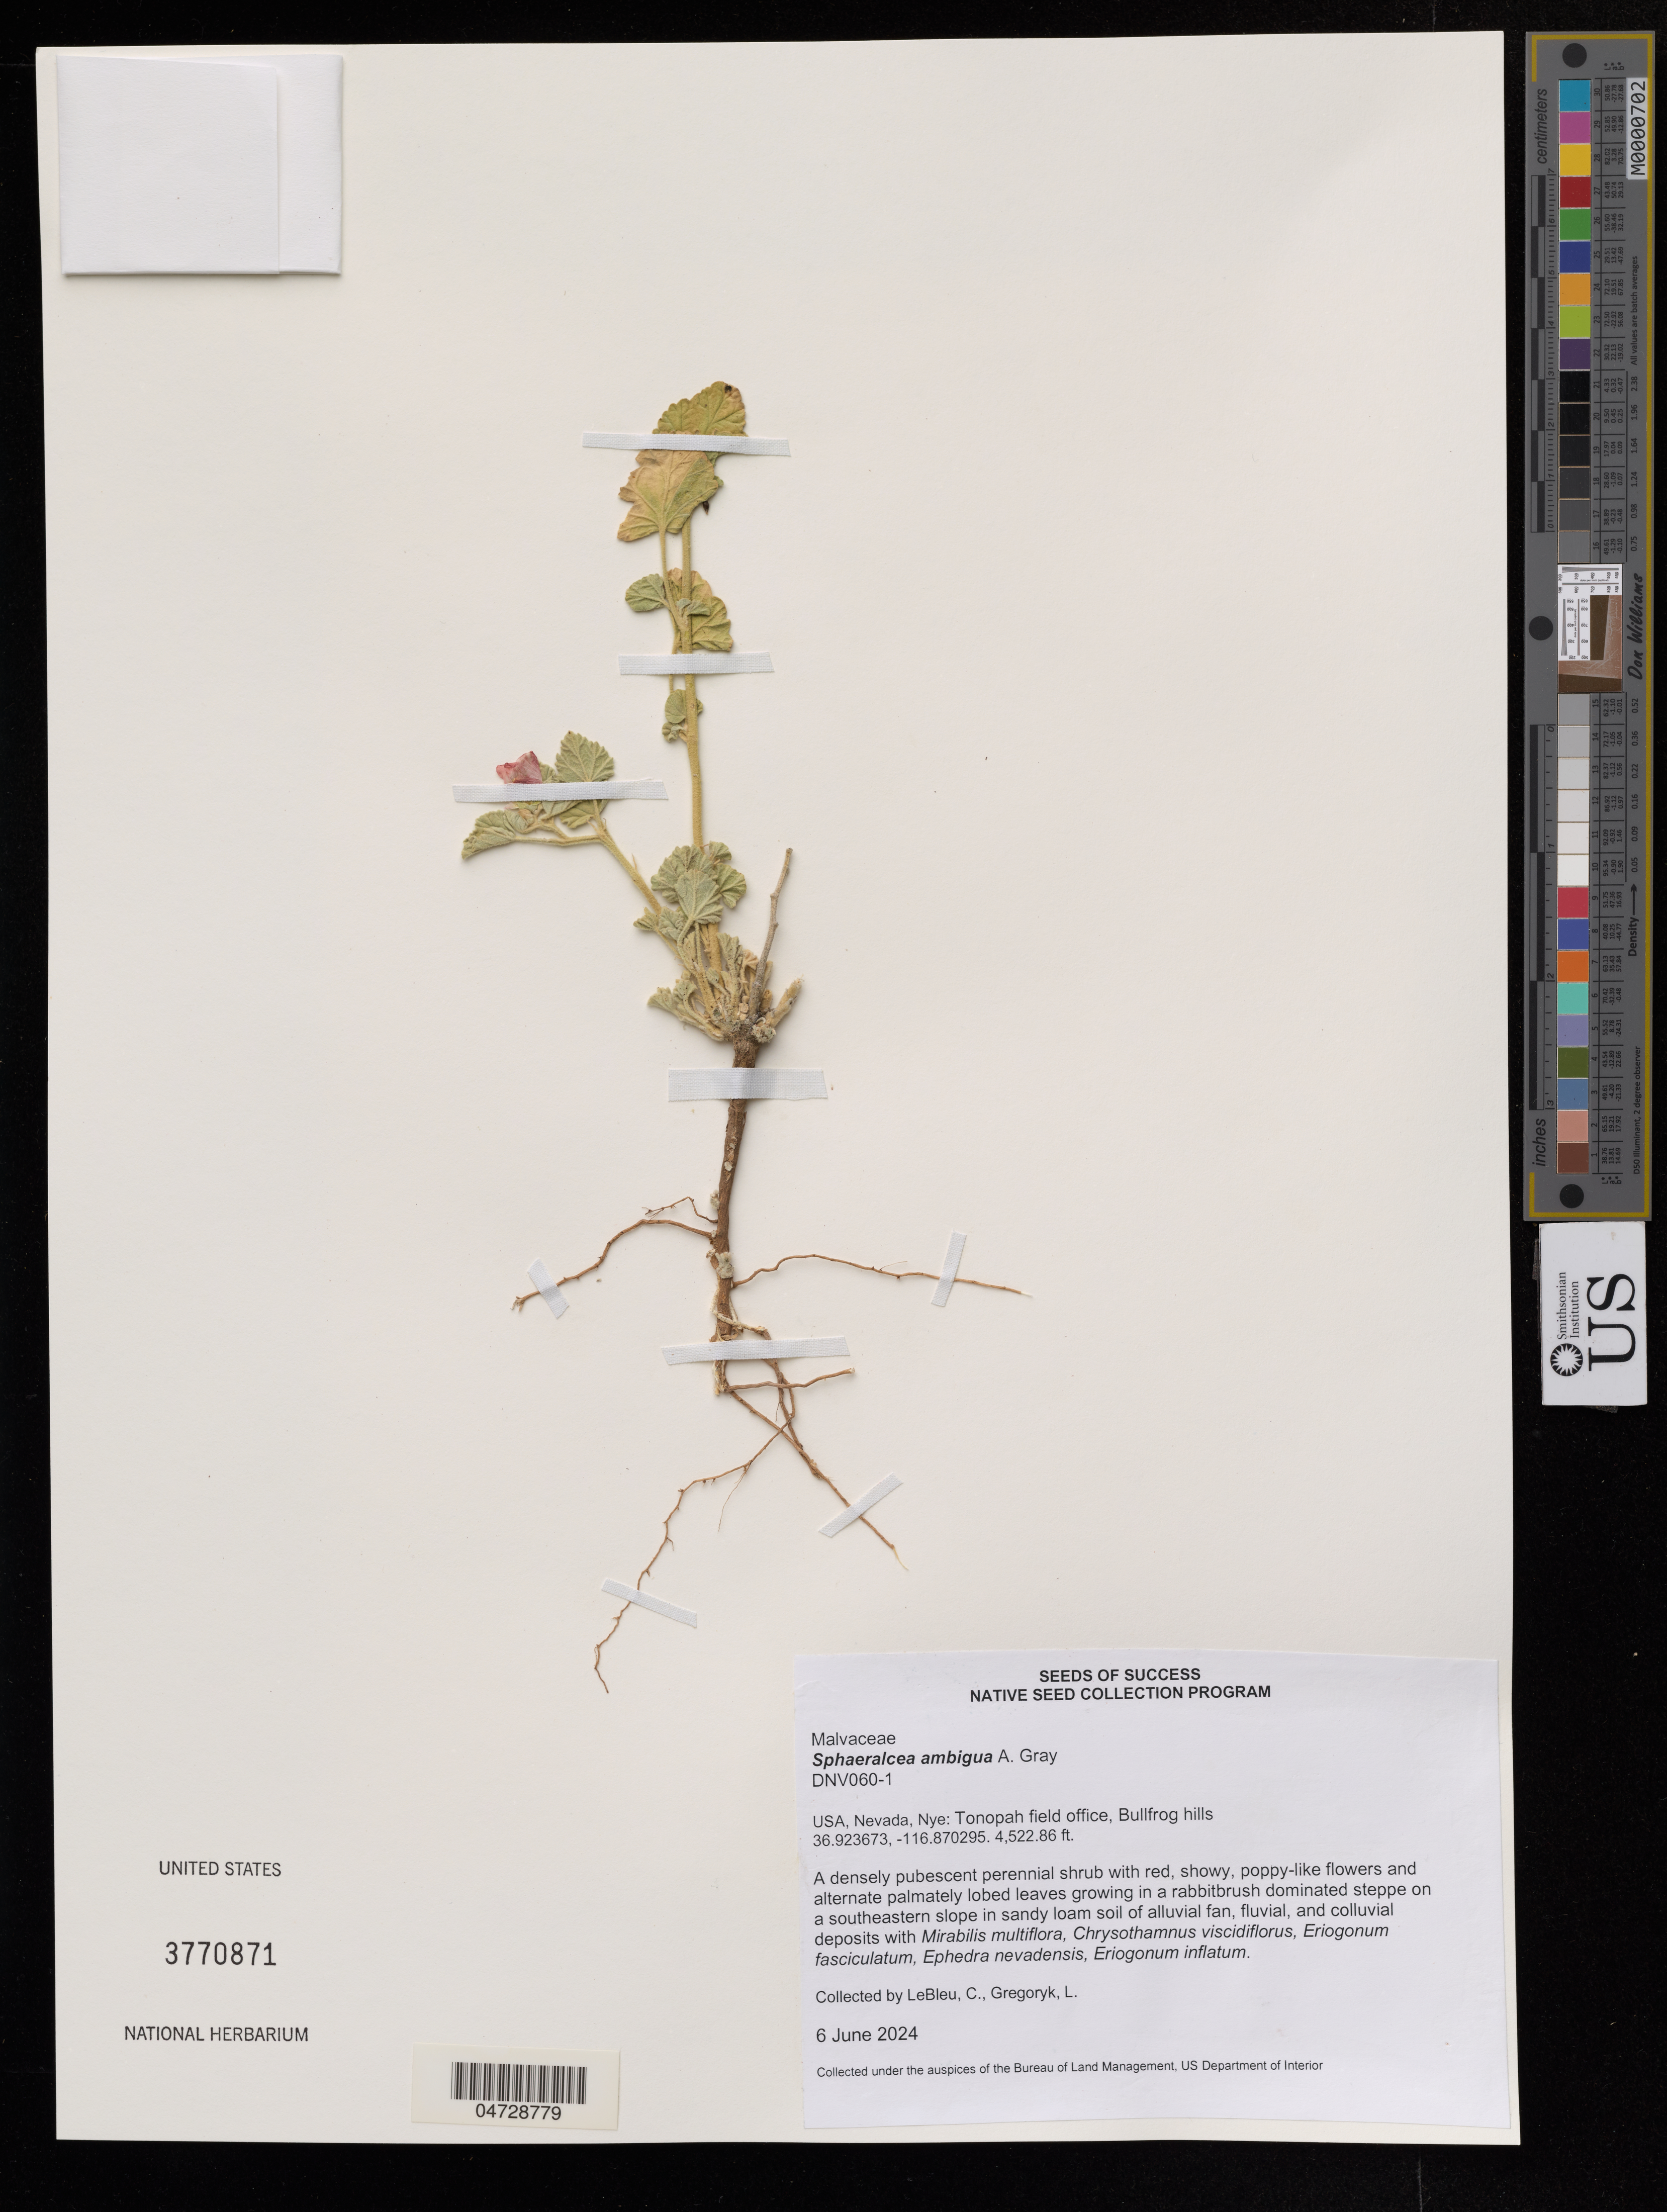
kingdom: Plantae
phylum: Tracheophyta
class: Magnoliopsida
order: Malvales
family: Malvaceae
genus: Sphaeralcea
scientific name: Sphaeralcea ambigua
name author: A. Gray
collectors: C. LeBleu & L. Gregoryk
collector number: DNV060-1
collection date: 2024-06-06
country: United States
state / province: Nevada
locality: Nye: Tonopah field office, Bullfrog hills.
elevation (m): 1378.57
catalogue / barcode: US 3770871